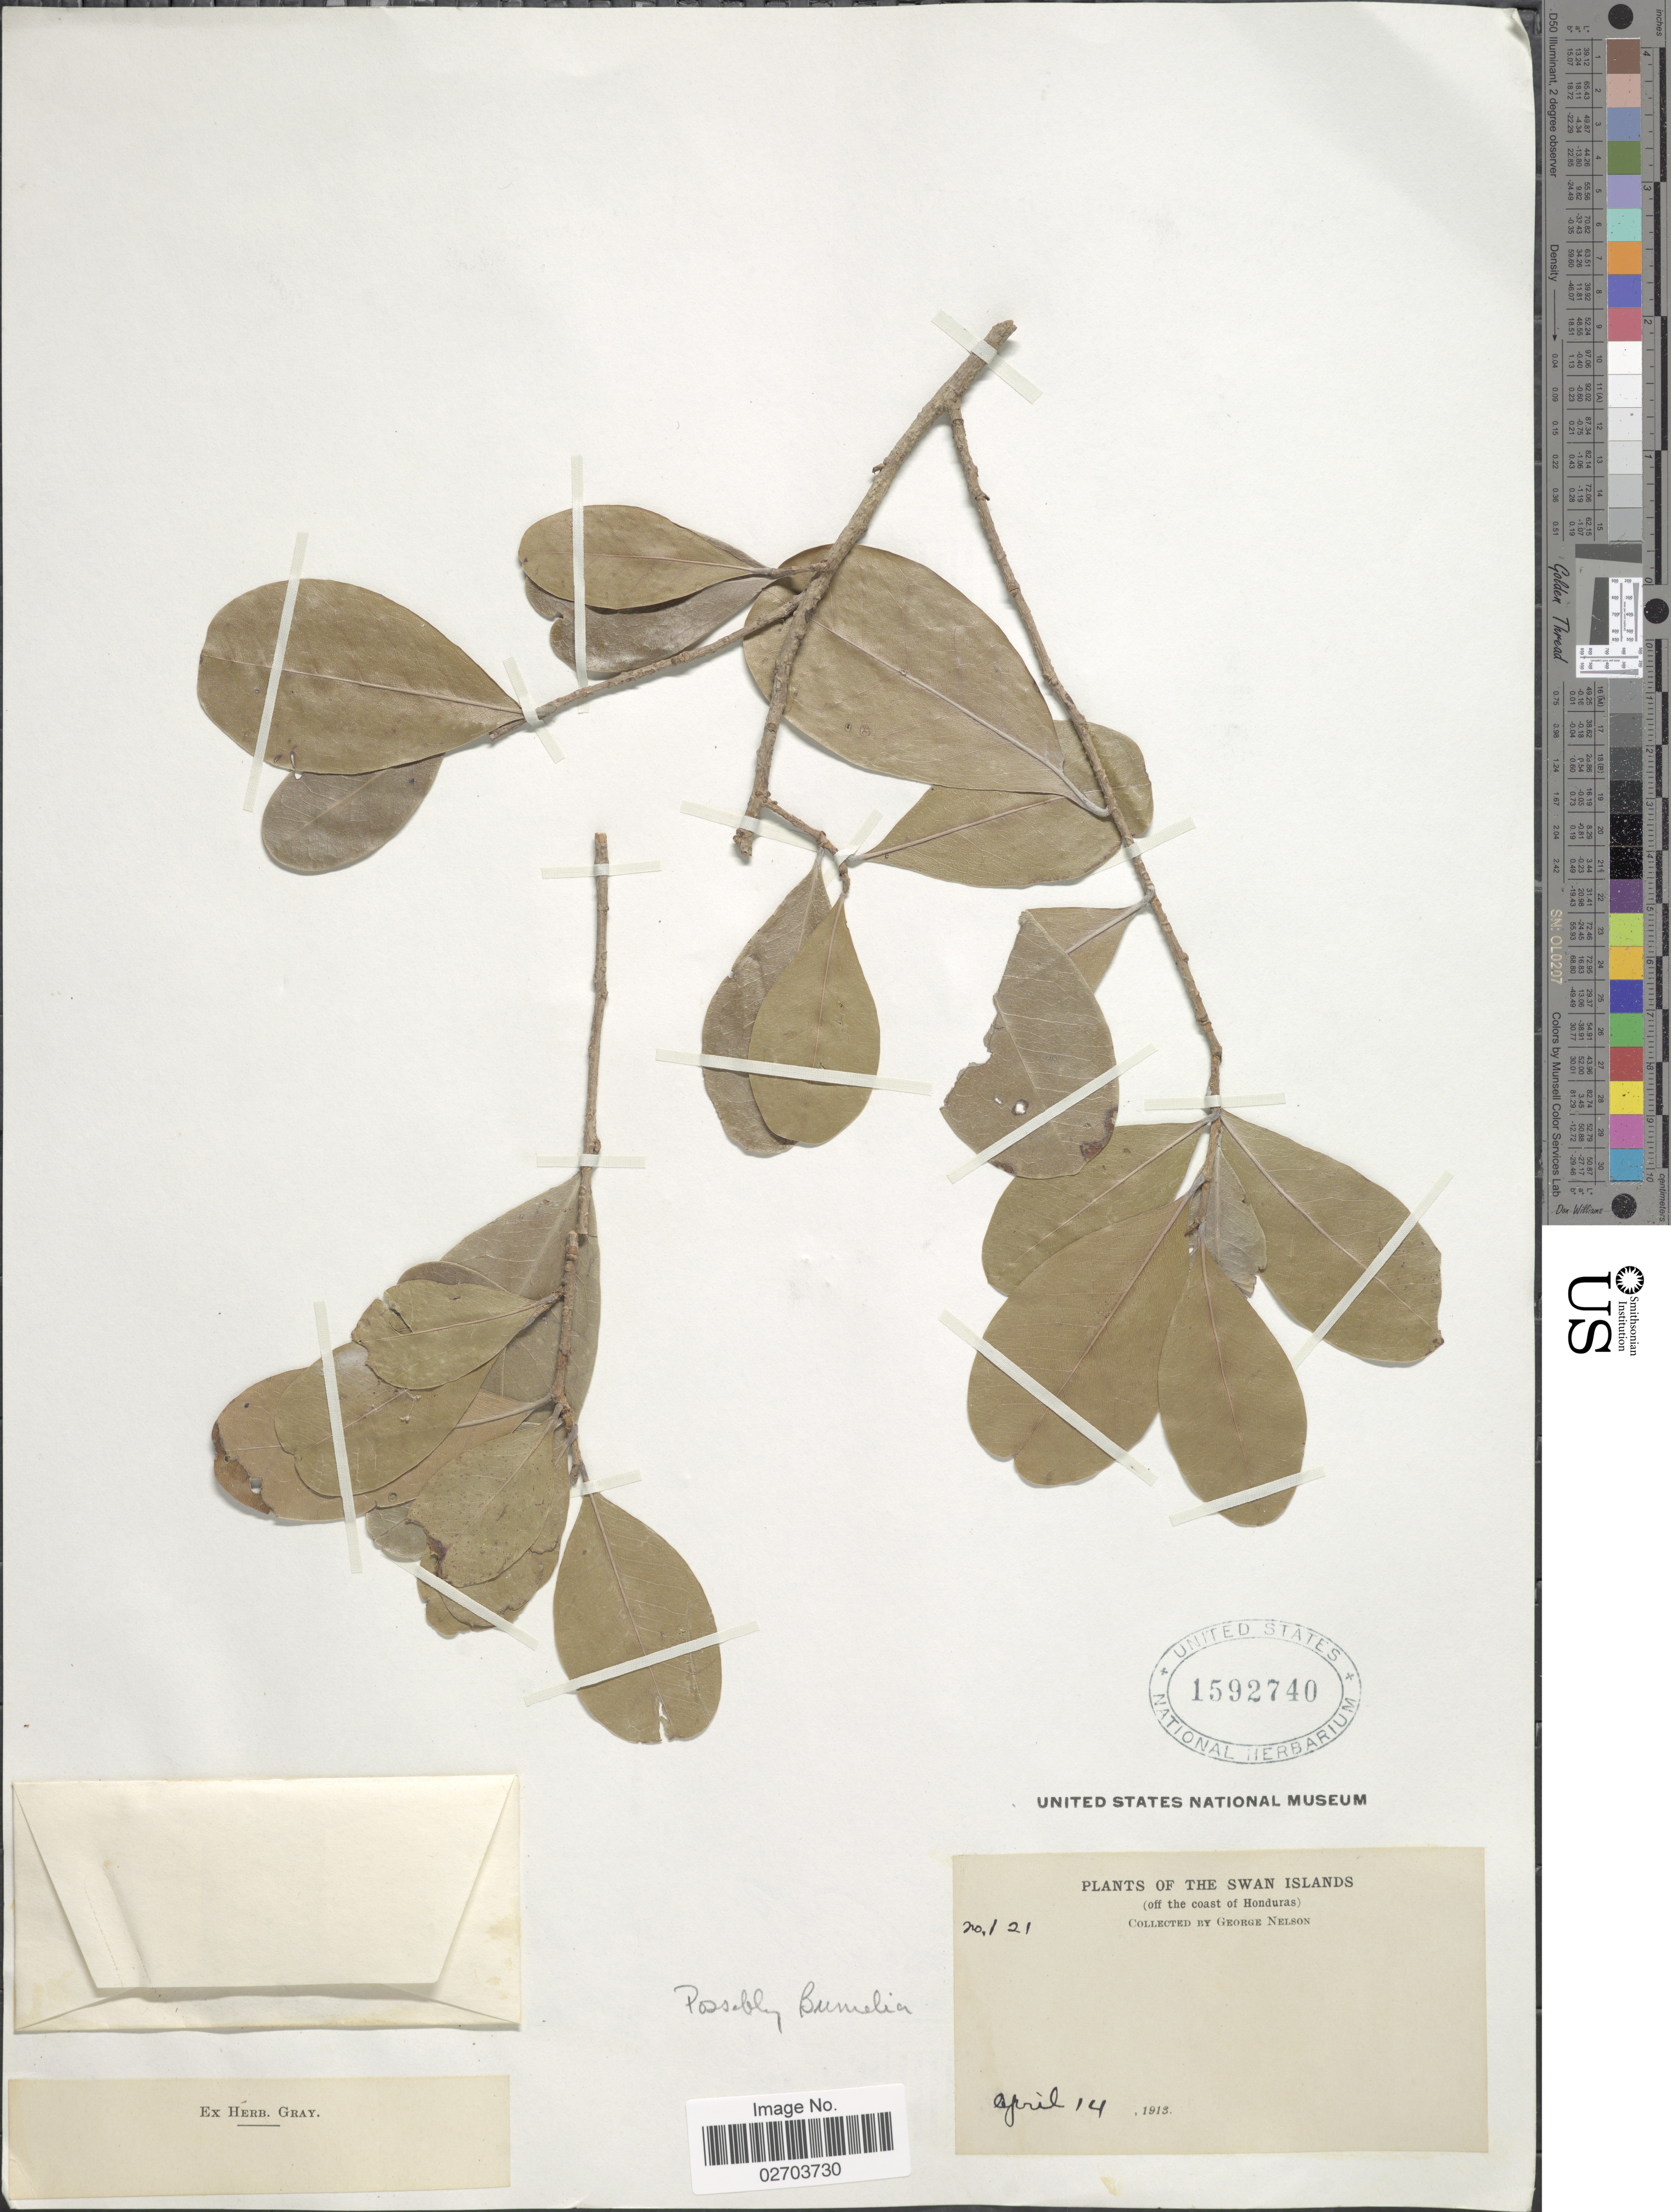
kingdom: Plantae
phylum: Tracheophyta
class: Magnoliopsida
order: Ericales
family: Sapotaceae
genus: Sideroxylon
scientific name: Sideroxylon sp.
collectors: G. Nelson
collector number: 121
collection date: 1913-04-14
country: Honduras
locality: The Swan Islands (off the coast of Honduras).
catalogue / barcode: US 1592740